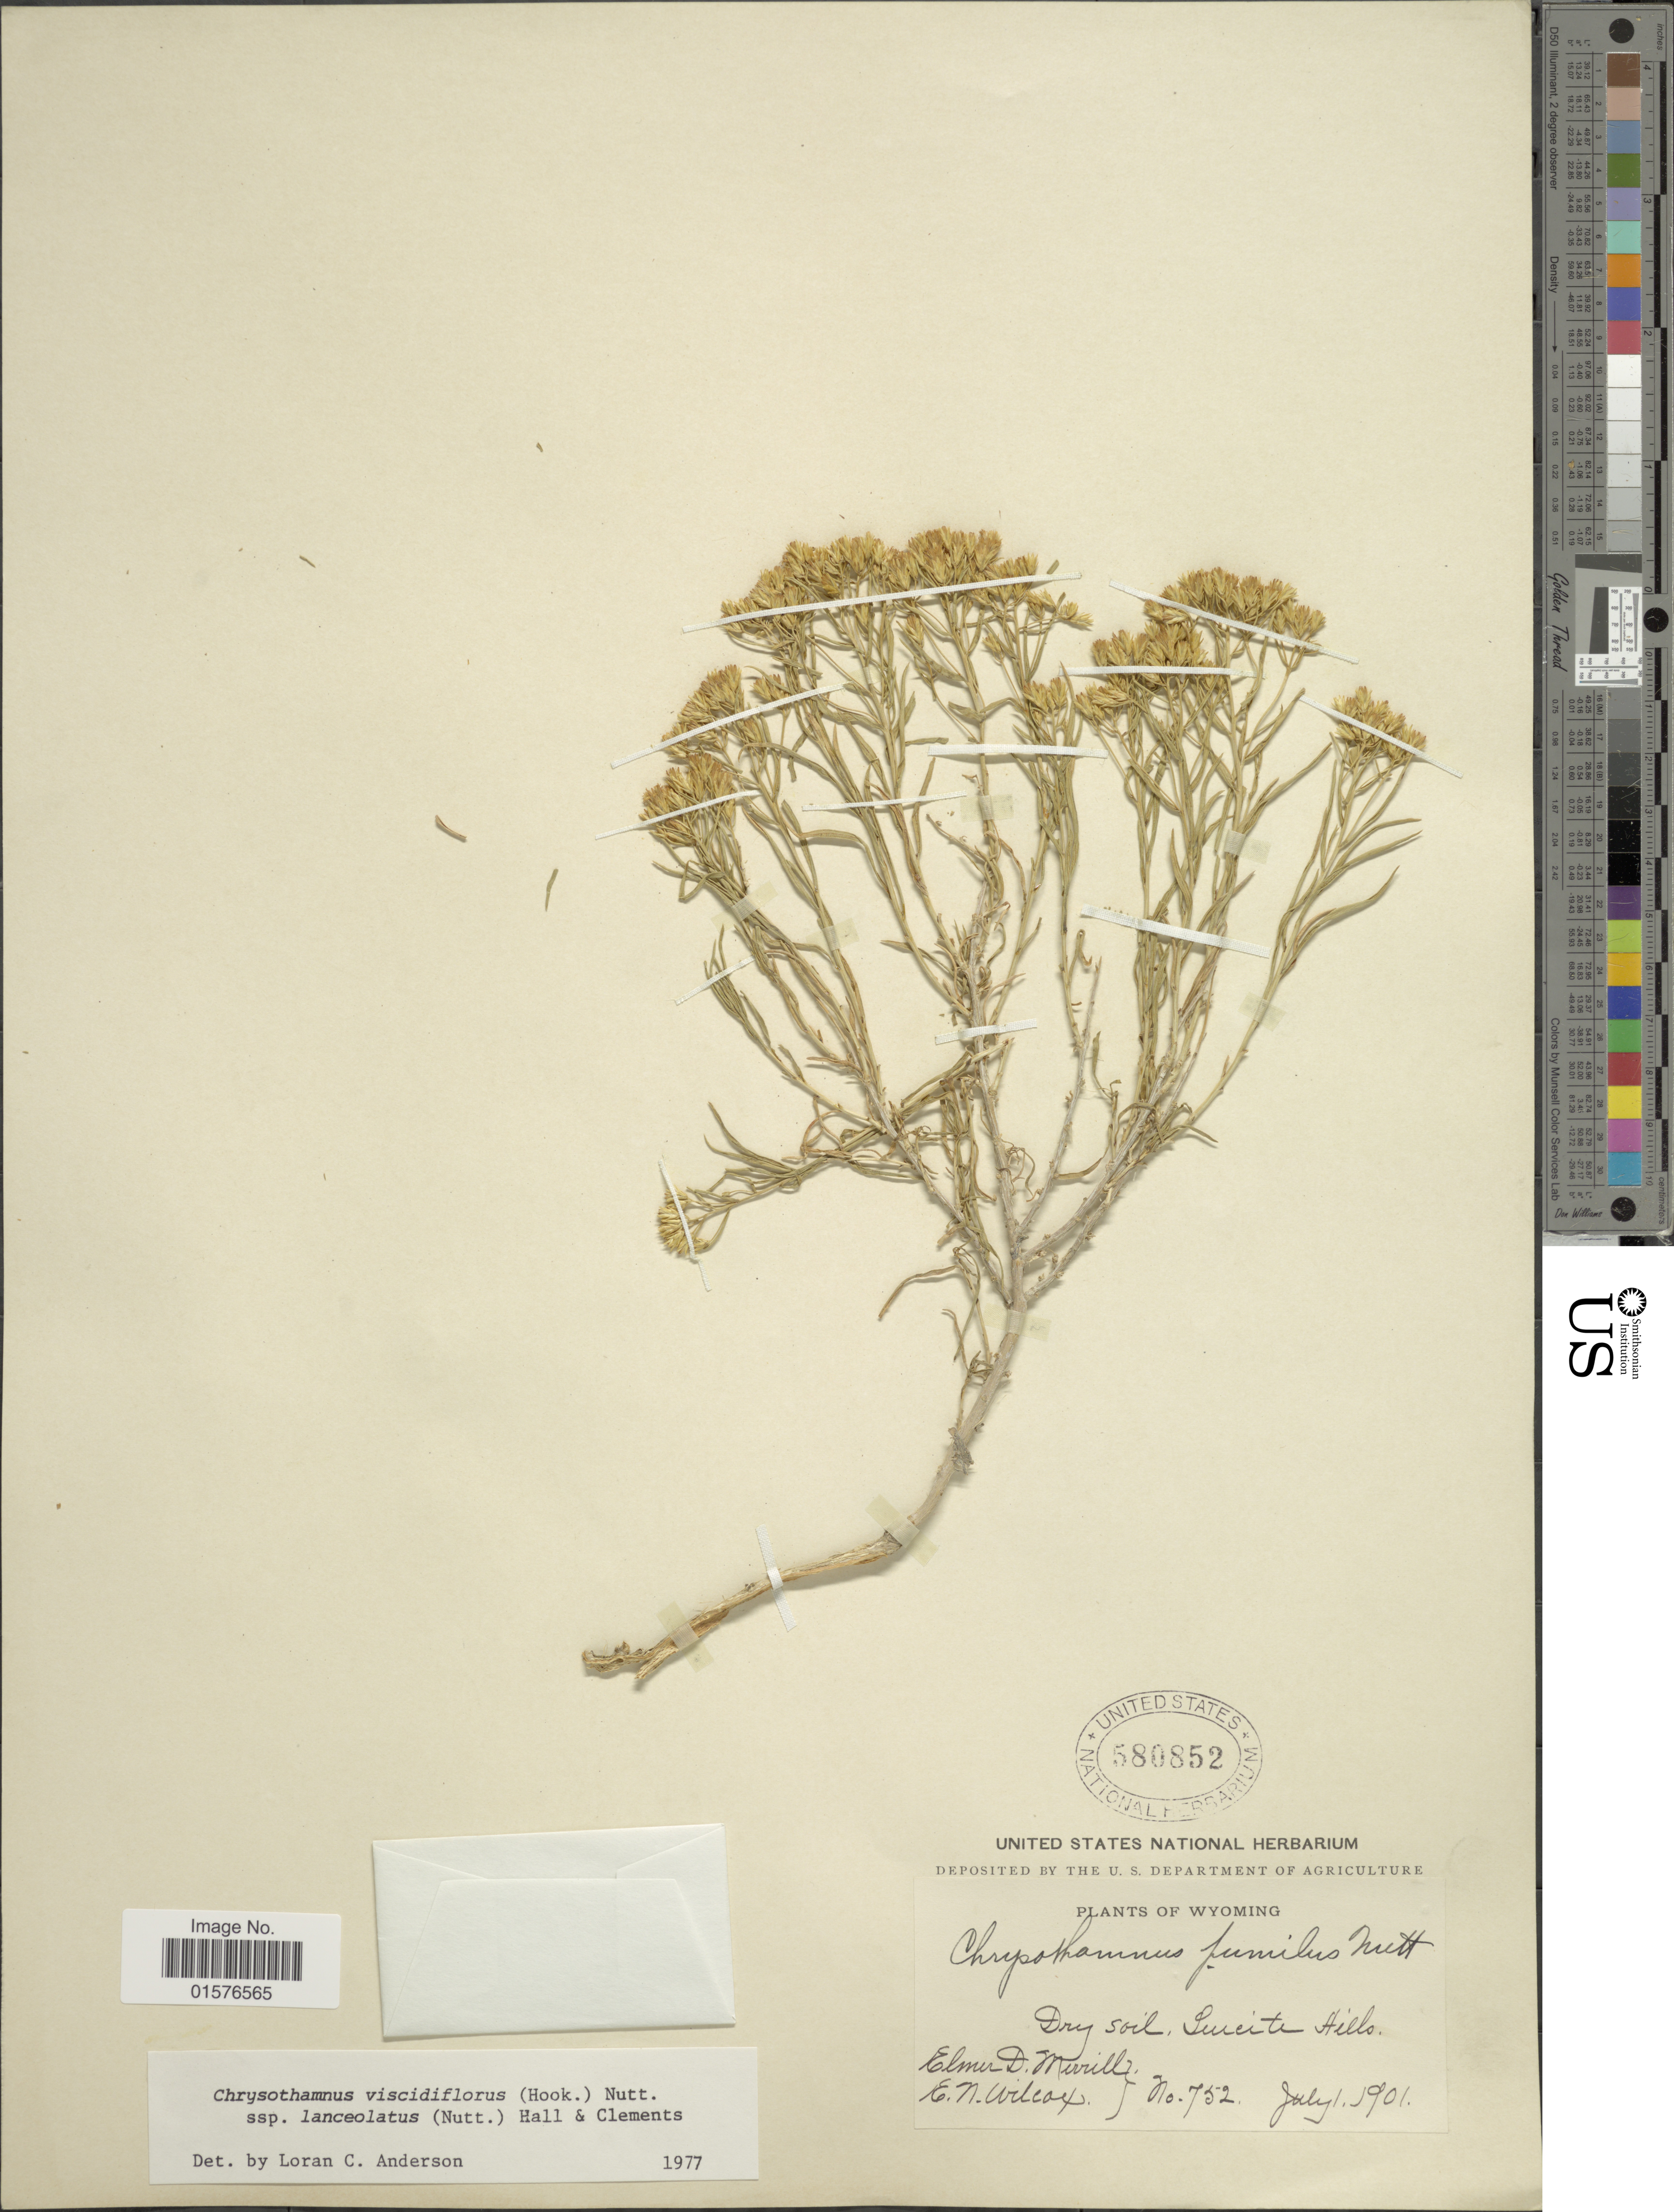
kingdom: Plantae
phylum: Tracheophyta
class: Magnoliopsida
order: Asterales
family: Asteraceae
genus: Chrysothamnus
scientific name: Chrysothamnus viscidiflorus subsp. lanceolatus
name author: (Nutt.) H.M. Hall & Clem.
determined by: Urbatsch, Lowell E., Curator (LSU), Louisiana State University (UNITED STATES)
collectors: E. D. Merrill & E. Wilcox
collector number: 752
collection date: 1901-07-01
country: United States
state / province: Wyoming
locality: Juicite Hills.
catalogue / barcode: US 580852